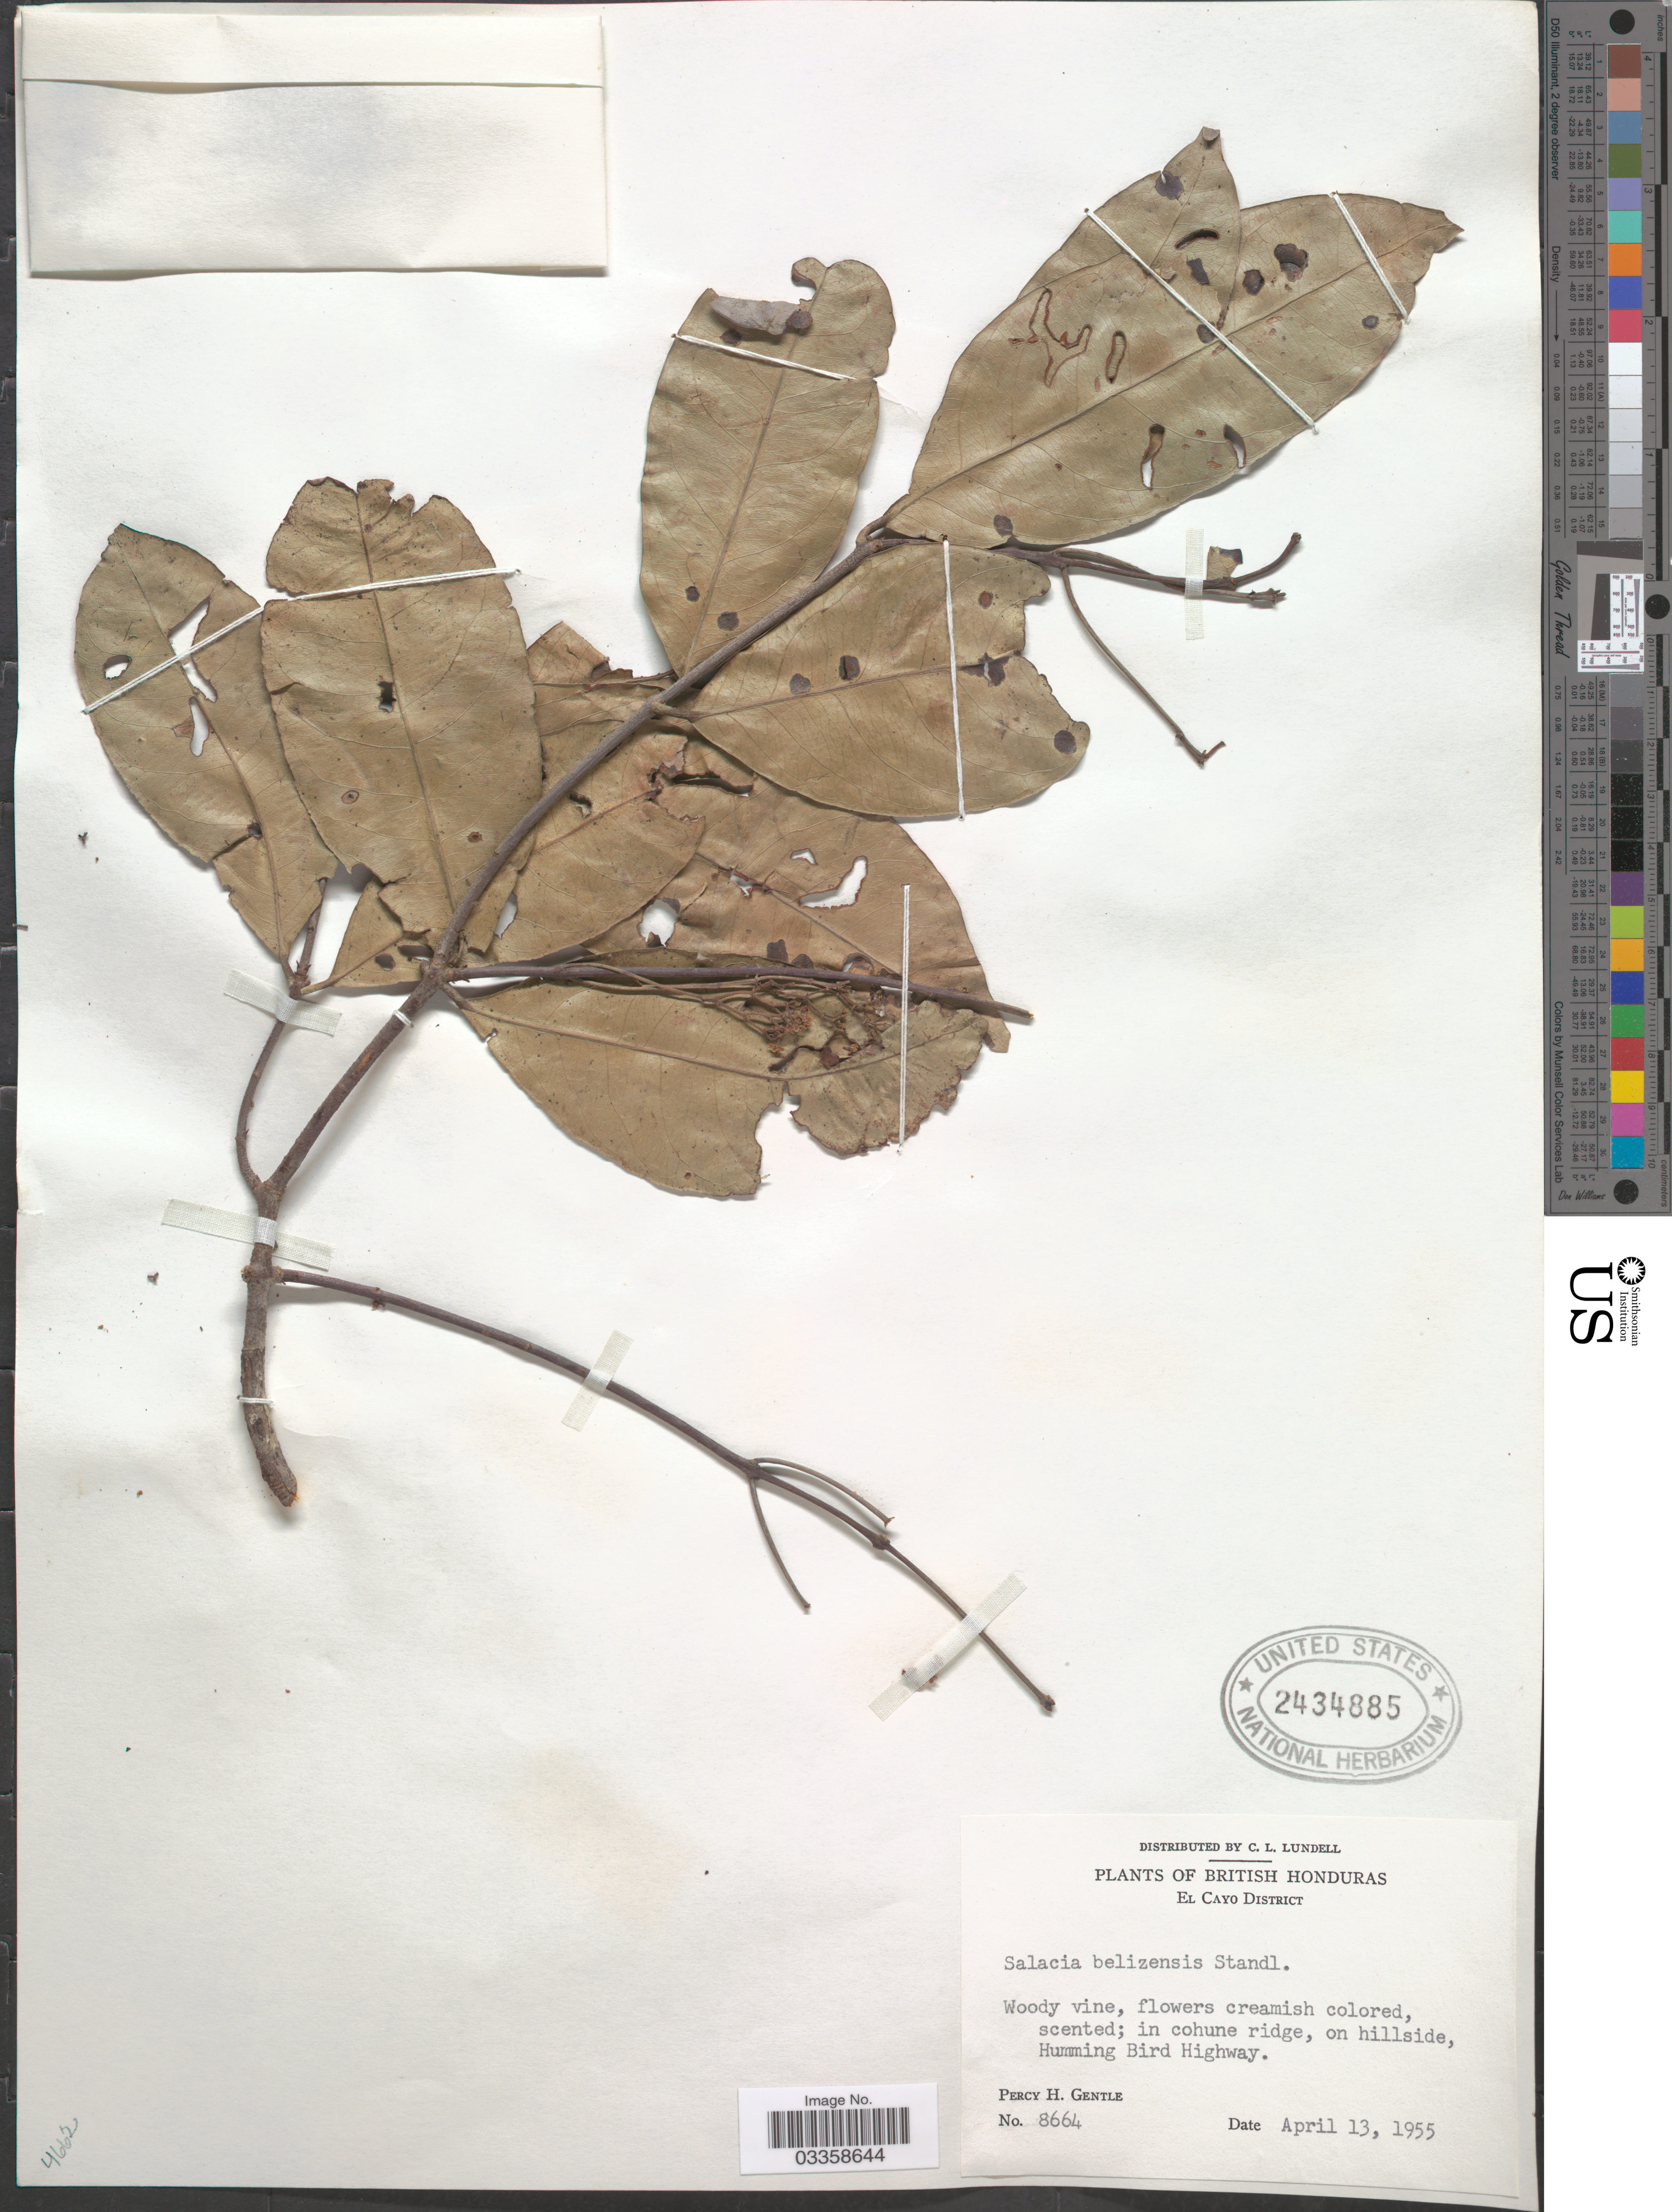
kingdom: Plantae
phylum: Tracheophyta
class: Magnoliopsida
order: Celastrales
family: Celastraceae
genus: Cheiloclinium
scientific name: Cheiloclinium belizense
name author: (Standl.) A.C. Sm.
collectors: P. H. Gentle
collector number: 8664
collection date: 1955-04-13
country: Belize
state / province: Cayo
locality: British Honduras, El Cayo District, Humming Bird Highway.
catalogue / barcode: US 2434885